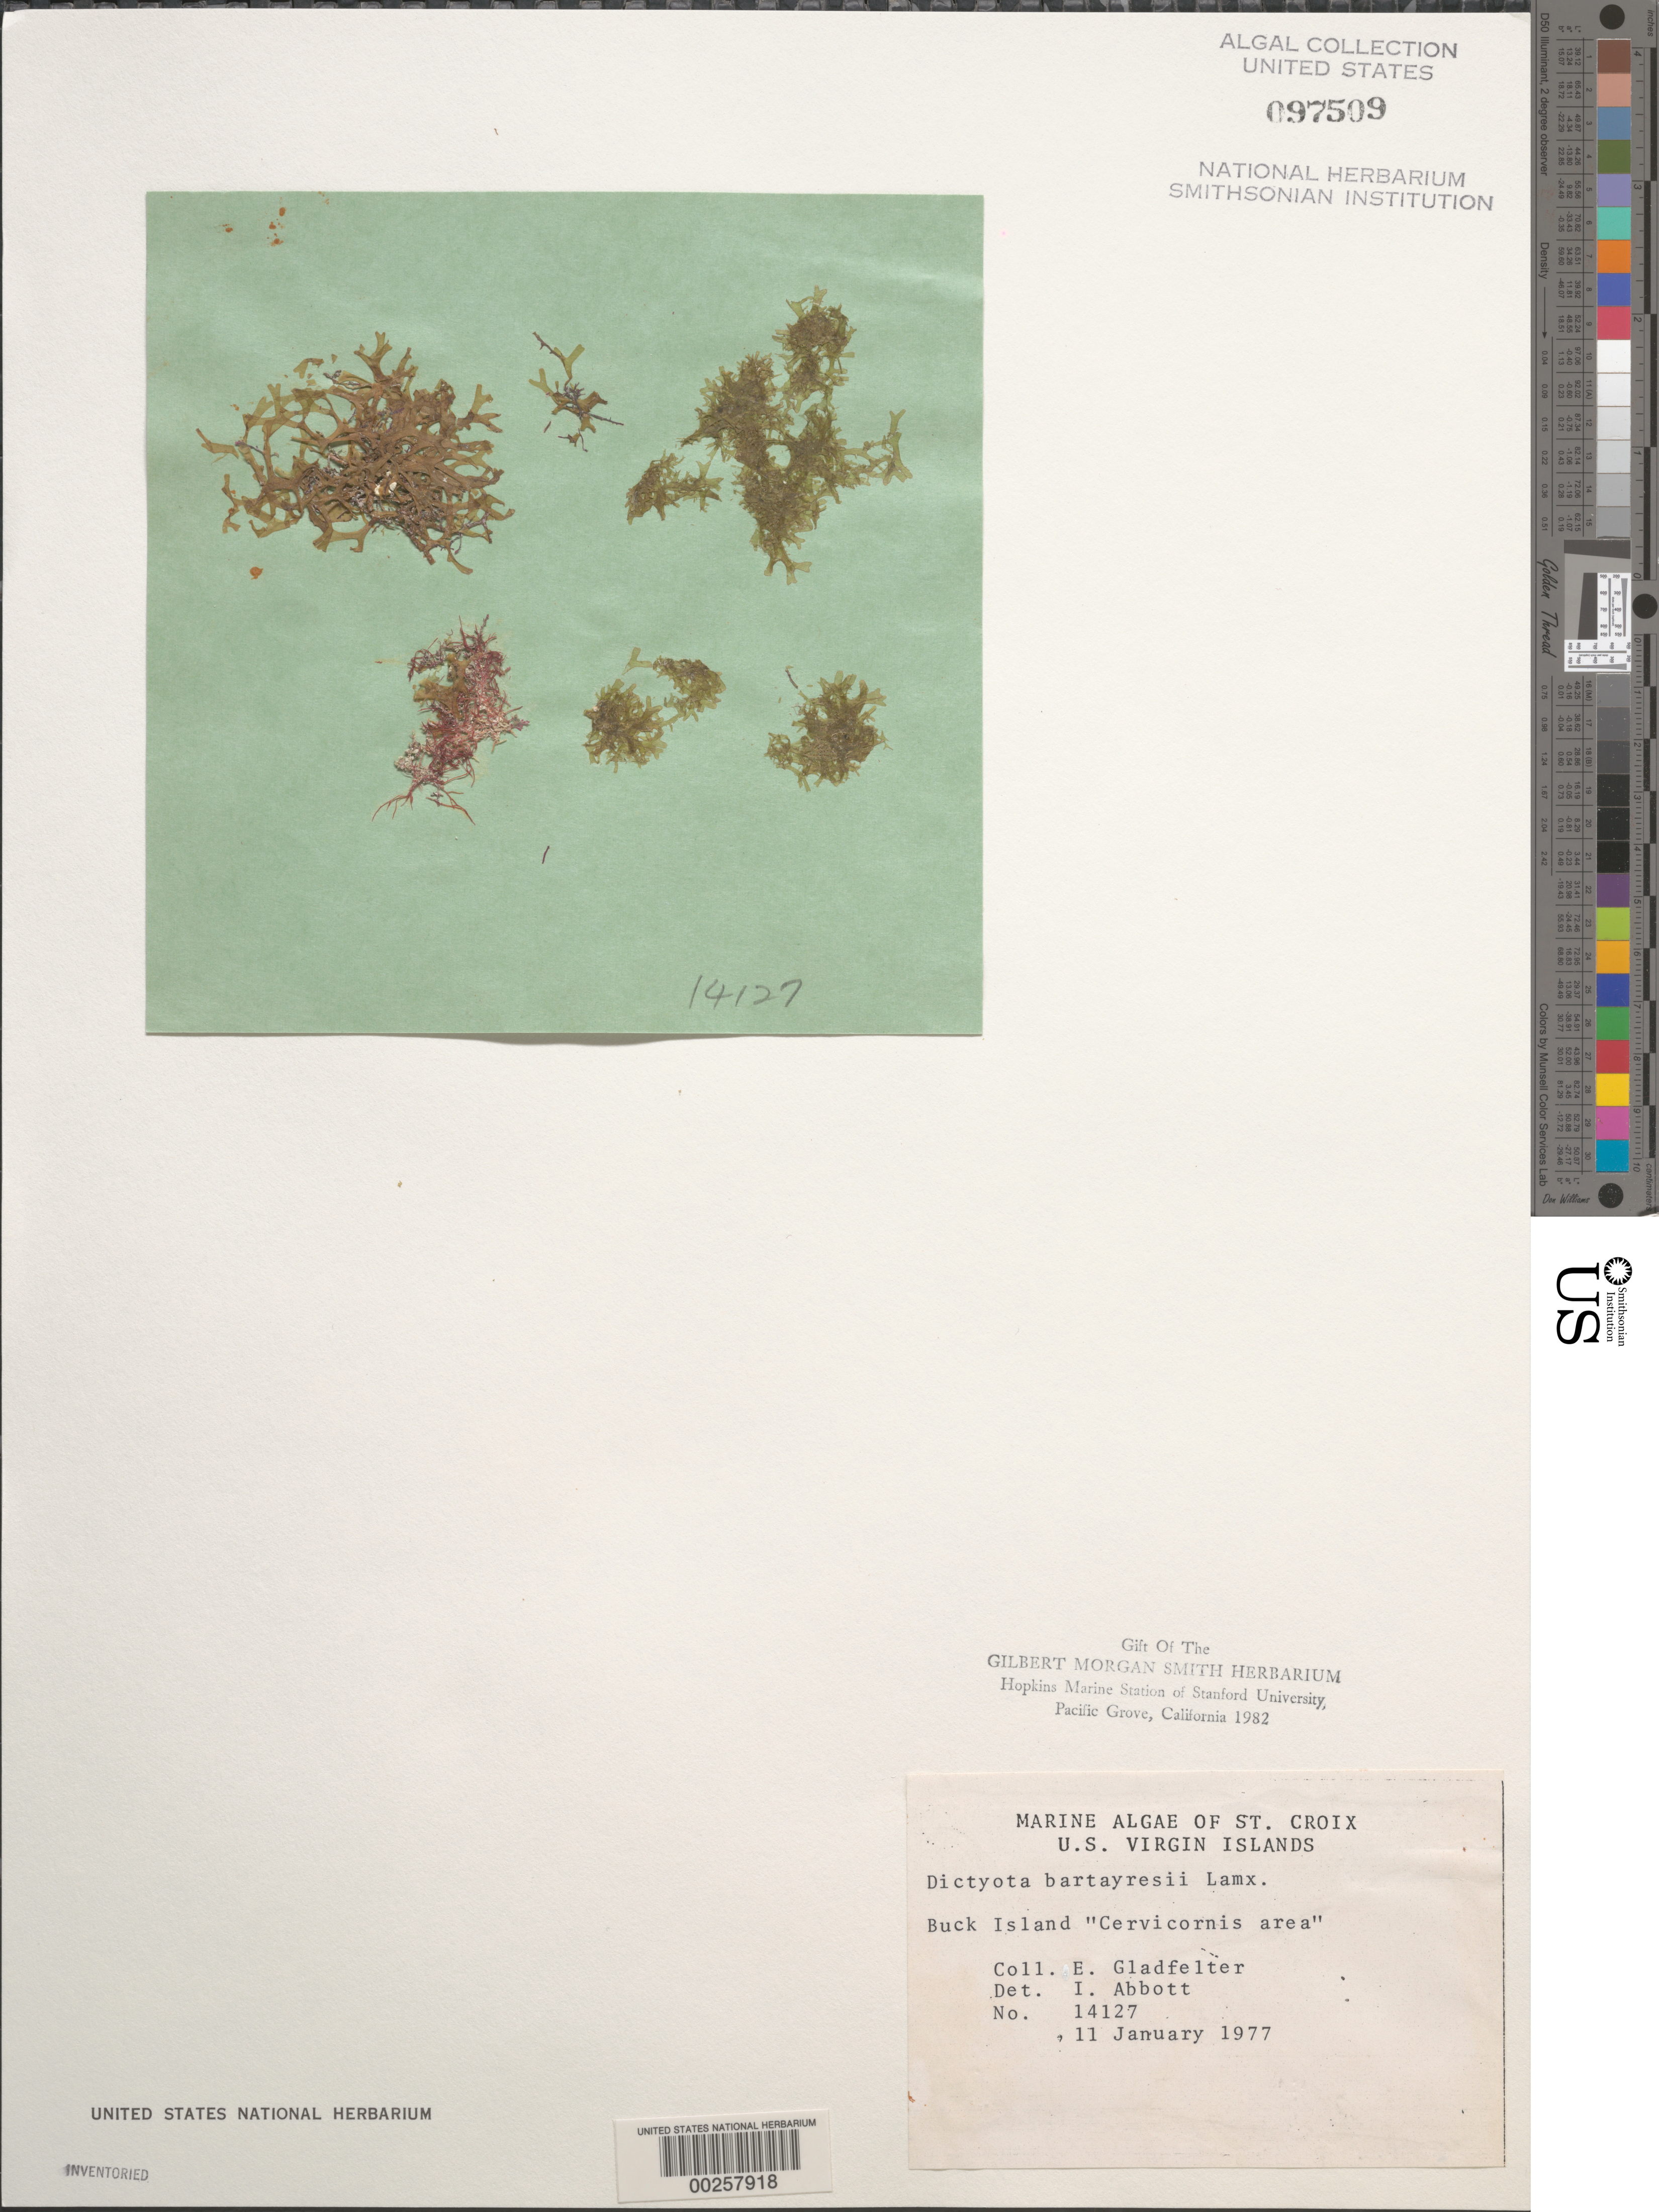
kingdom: Chromista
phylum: Ochrophyta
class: Phaeophyceae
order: Dictyotales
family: Dictyotaceae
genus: Dictyota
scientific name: Dictyota bartayresiana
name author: J.V.Lamouroux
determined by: Abbott, Isabella A.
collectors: E. Gladfelter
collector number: IAA 14127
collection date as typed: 11 Jan 1977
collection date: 1977-01-11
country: U.S. Virgin Islands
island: St. Croix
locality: Buck Island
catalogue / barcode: US 97509